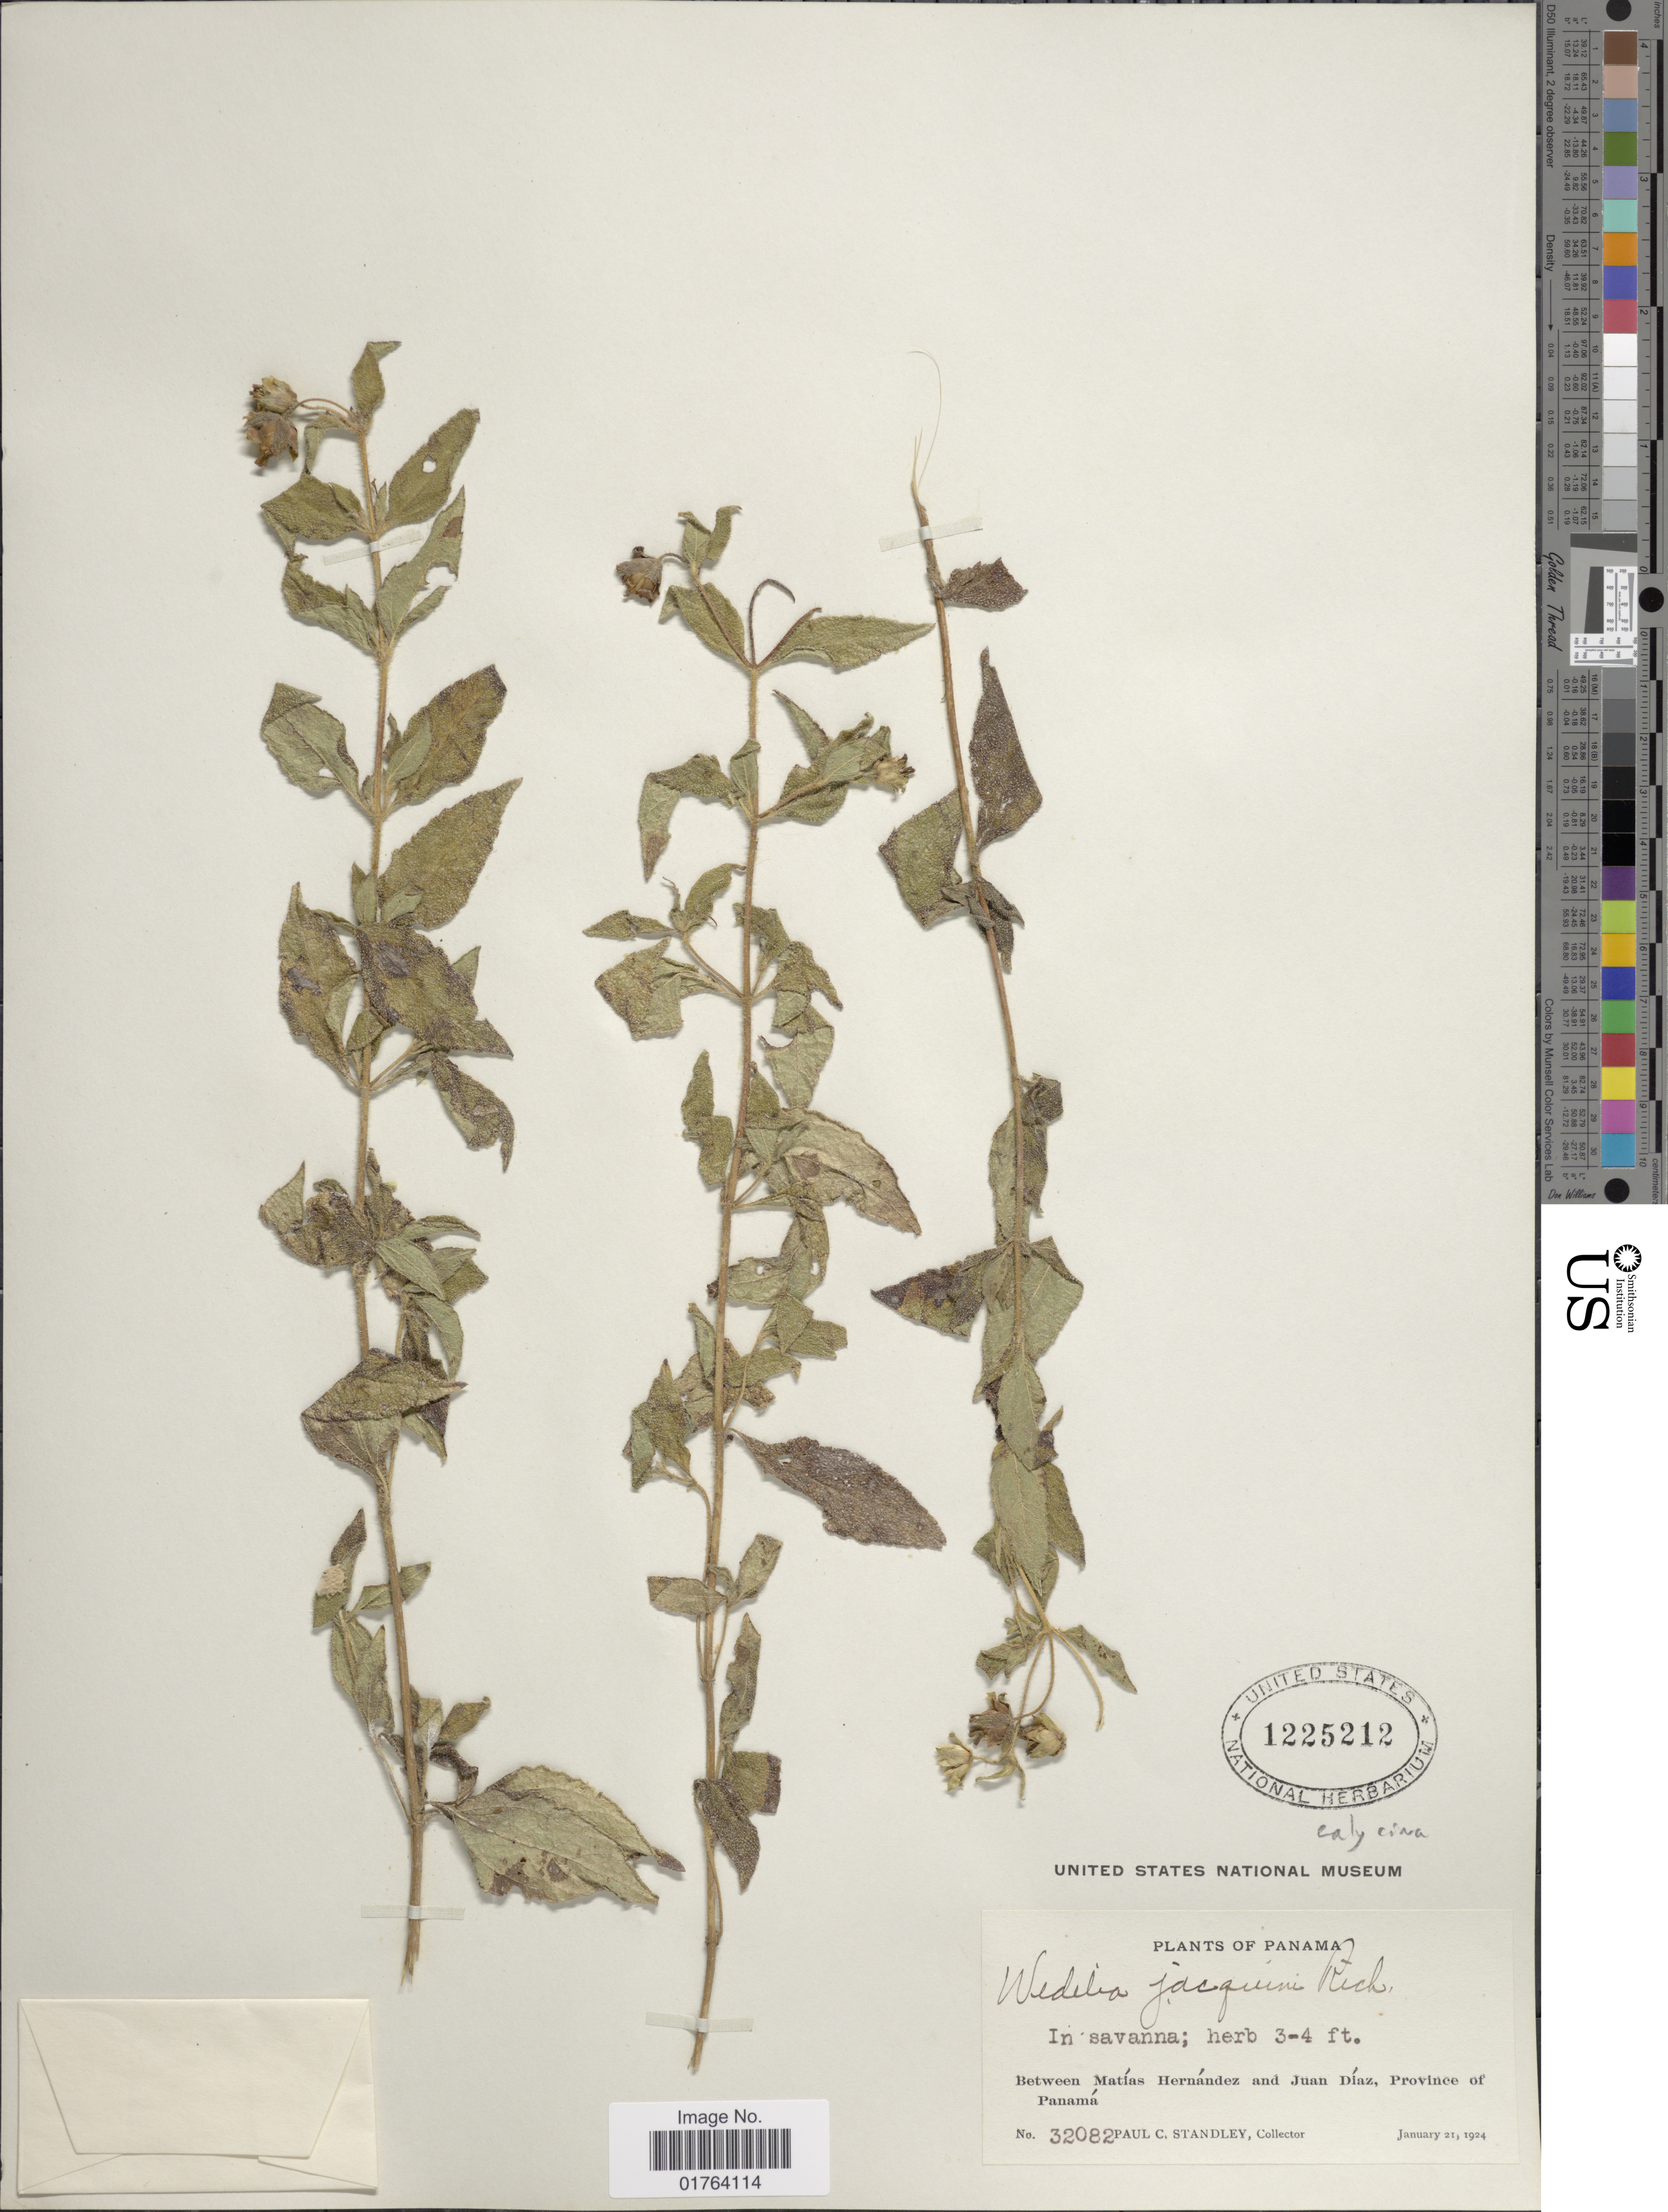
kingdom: Plantae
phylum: Tracheophyta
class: Magnoliopsida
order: Asterales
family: Asteraceae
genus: Wedelia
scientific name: Wedelia calycina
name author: Rich.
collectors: P. C. Standley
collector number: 32082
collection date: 1924-01-21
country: Panama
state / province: Panamá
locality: Between matias Hernandez and Juan Diaz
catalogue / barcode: US 1225212